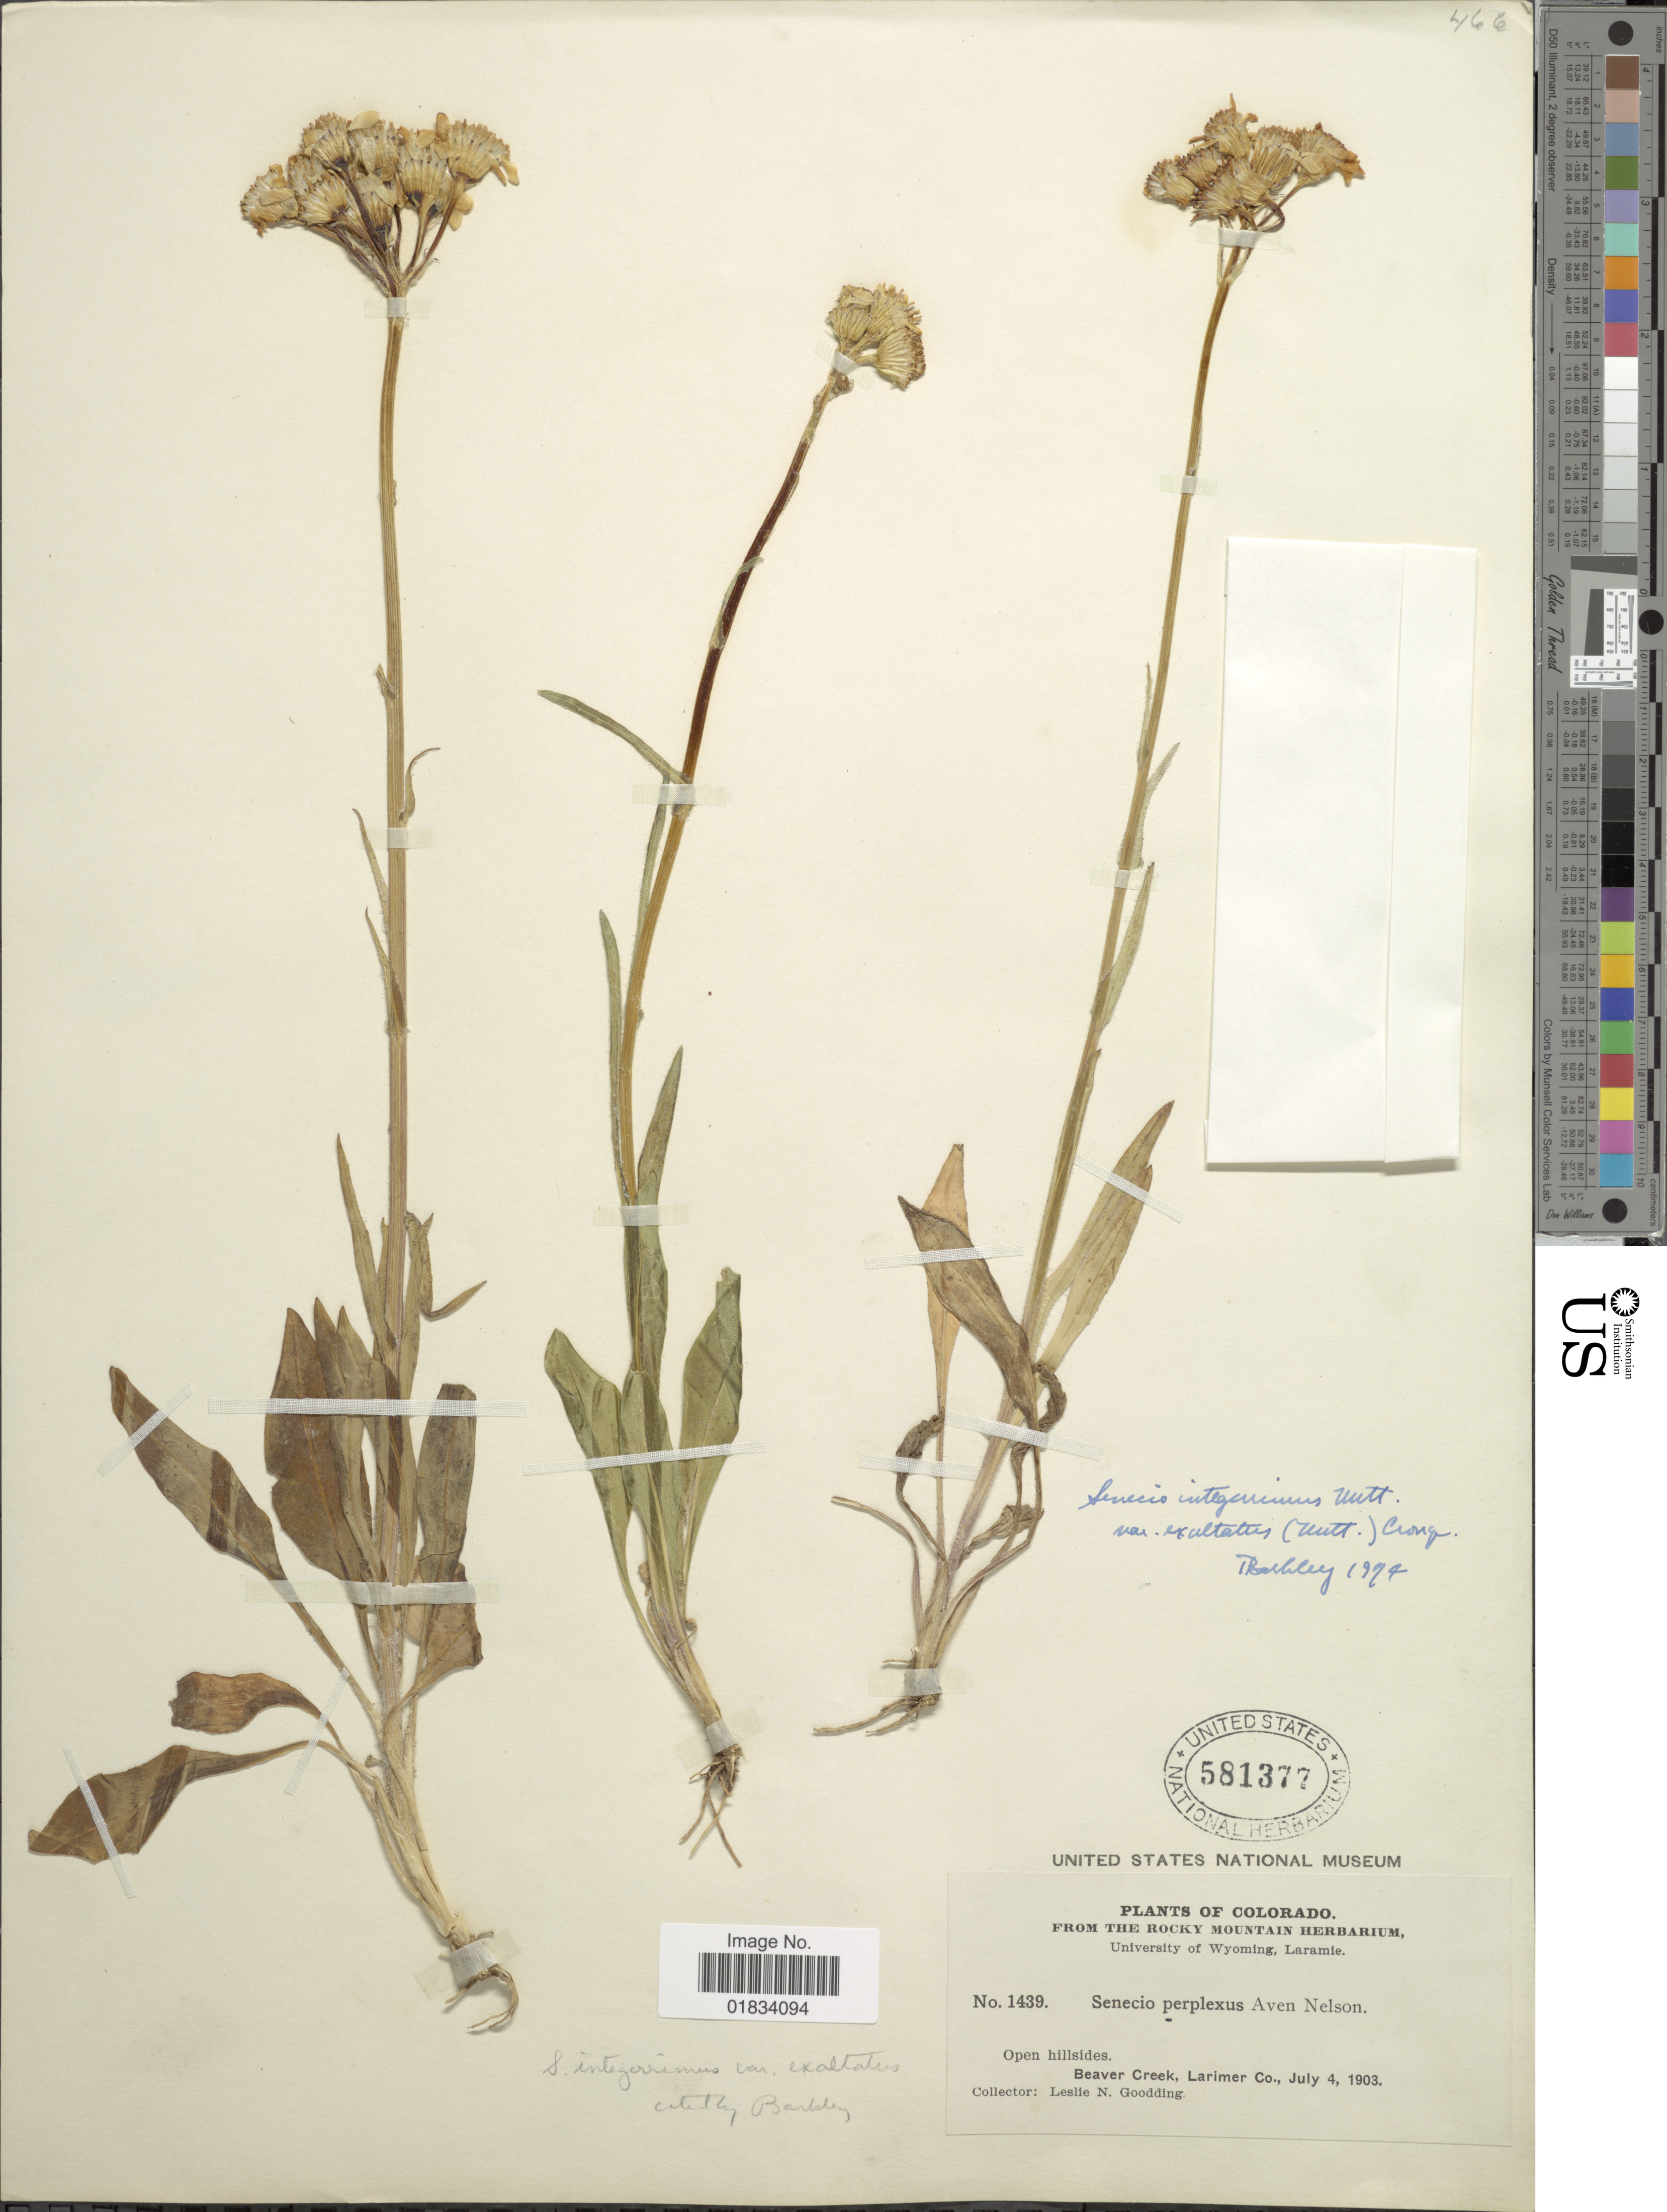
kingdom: Plantae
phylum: Tracheophyta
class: Magnoliopsida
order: Asterales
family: Asteraceae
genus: Senecio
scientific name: Senecio integerrimus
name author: Nutt.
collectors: L. N. Goodding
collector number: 1439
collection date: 1903-07-04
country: United States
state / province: Colorado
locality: Beaver Creek, Larimer Co.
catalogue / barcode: US 581377